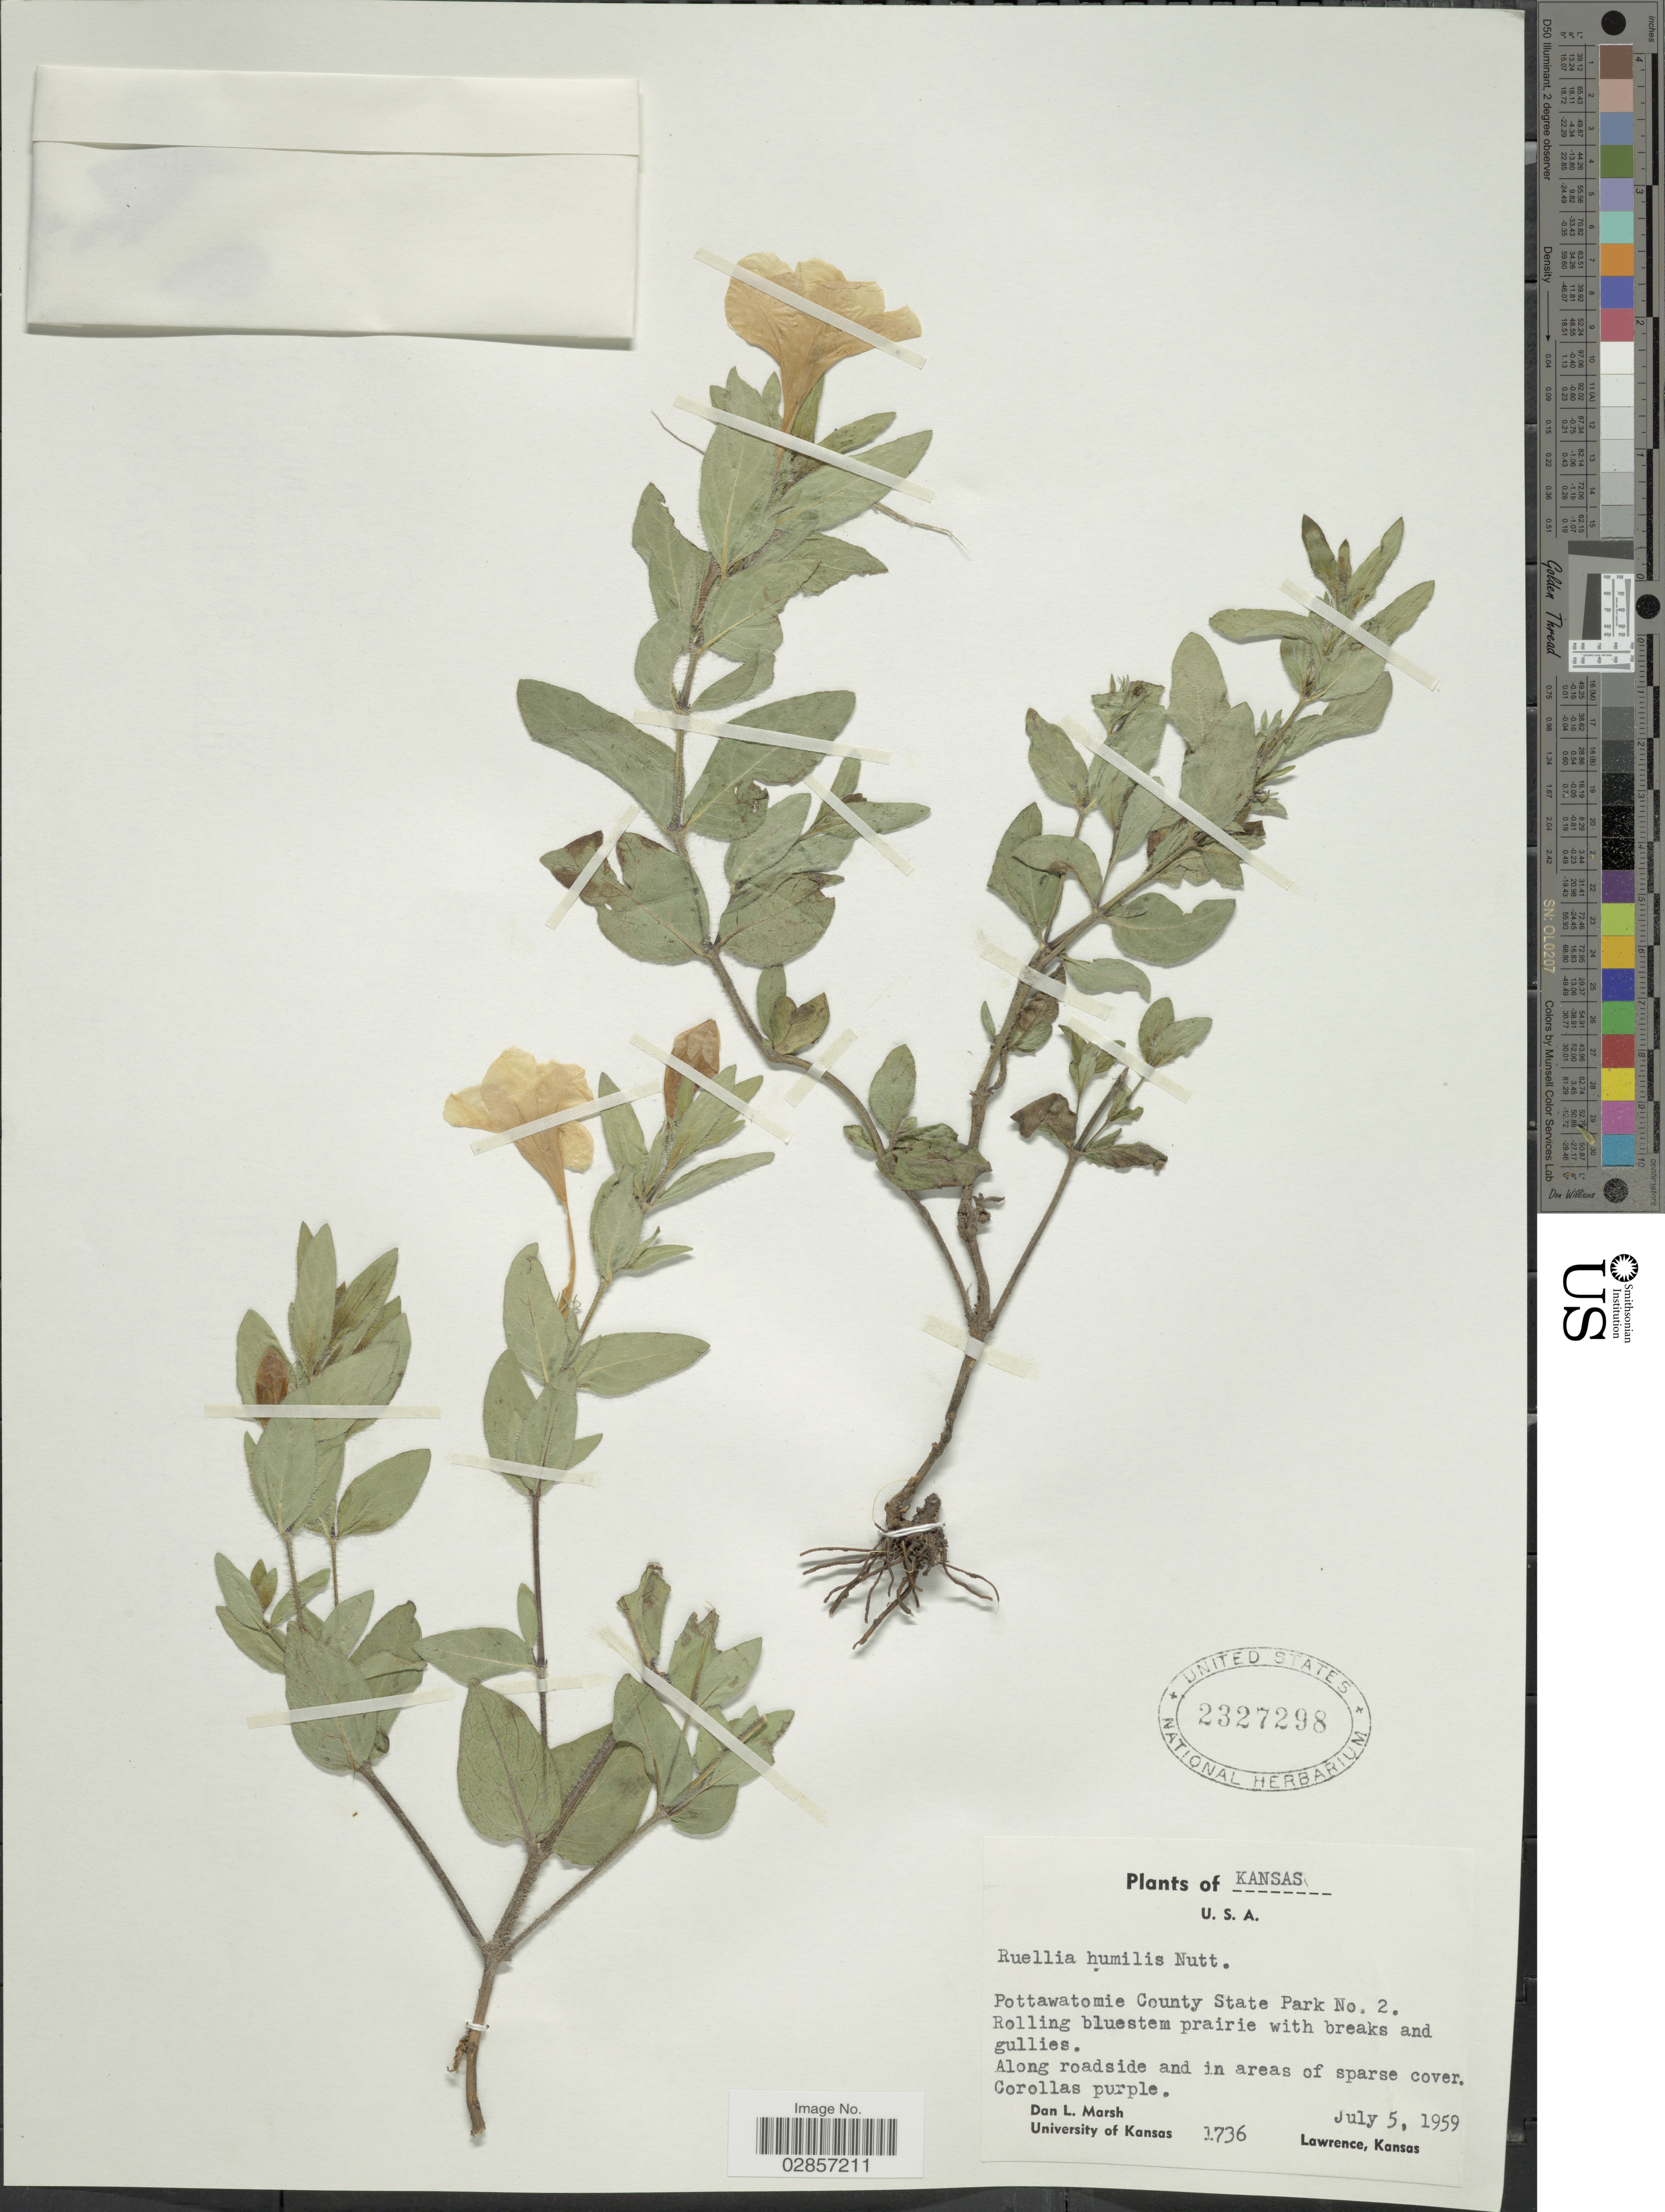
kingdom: Plantae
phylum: Tracheophyta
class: Magnoliopsida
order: Lamiales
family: Acanthaceae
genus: Ruellia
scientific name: Ruellia humilis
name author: Nutt.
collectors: D. L. Marsh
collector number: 1736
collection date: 1959-07-05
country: United States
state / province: Kansas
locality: Pottawatomie County State Park No. 2.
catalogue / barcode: US 2327298